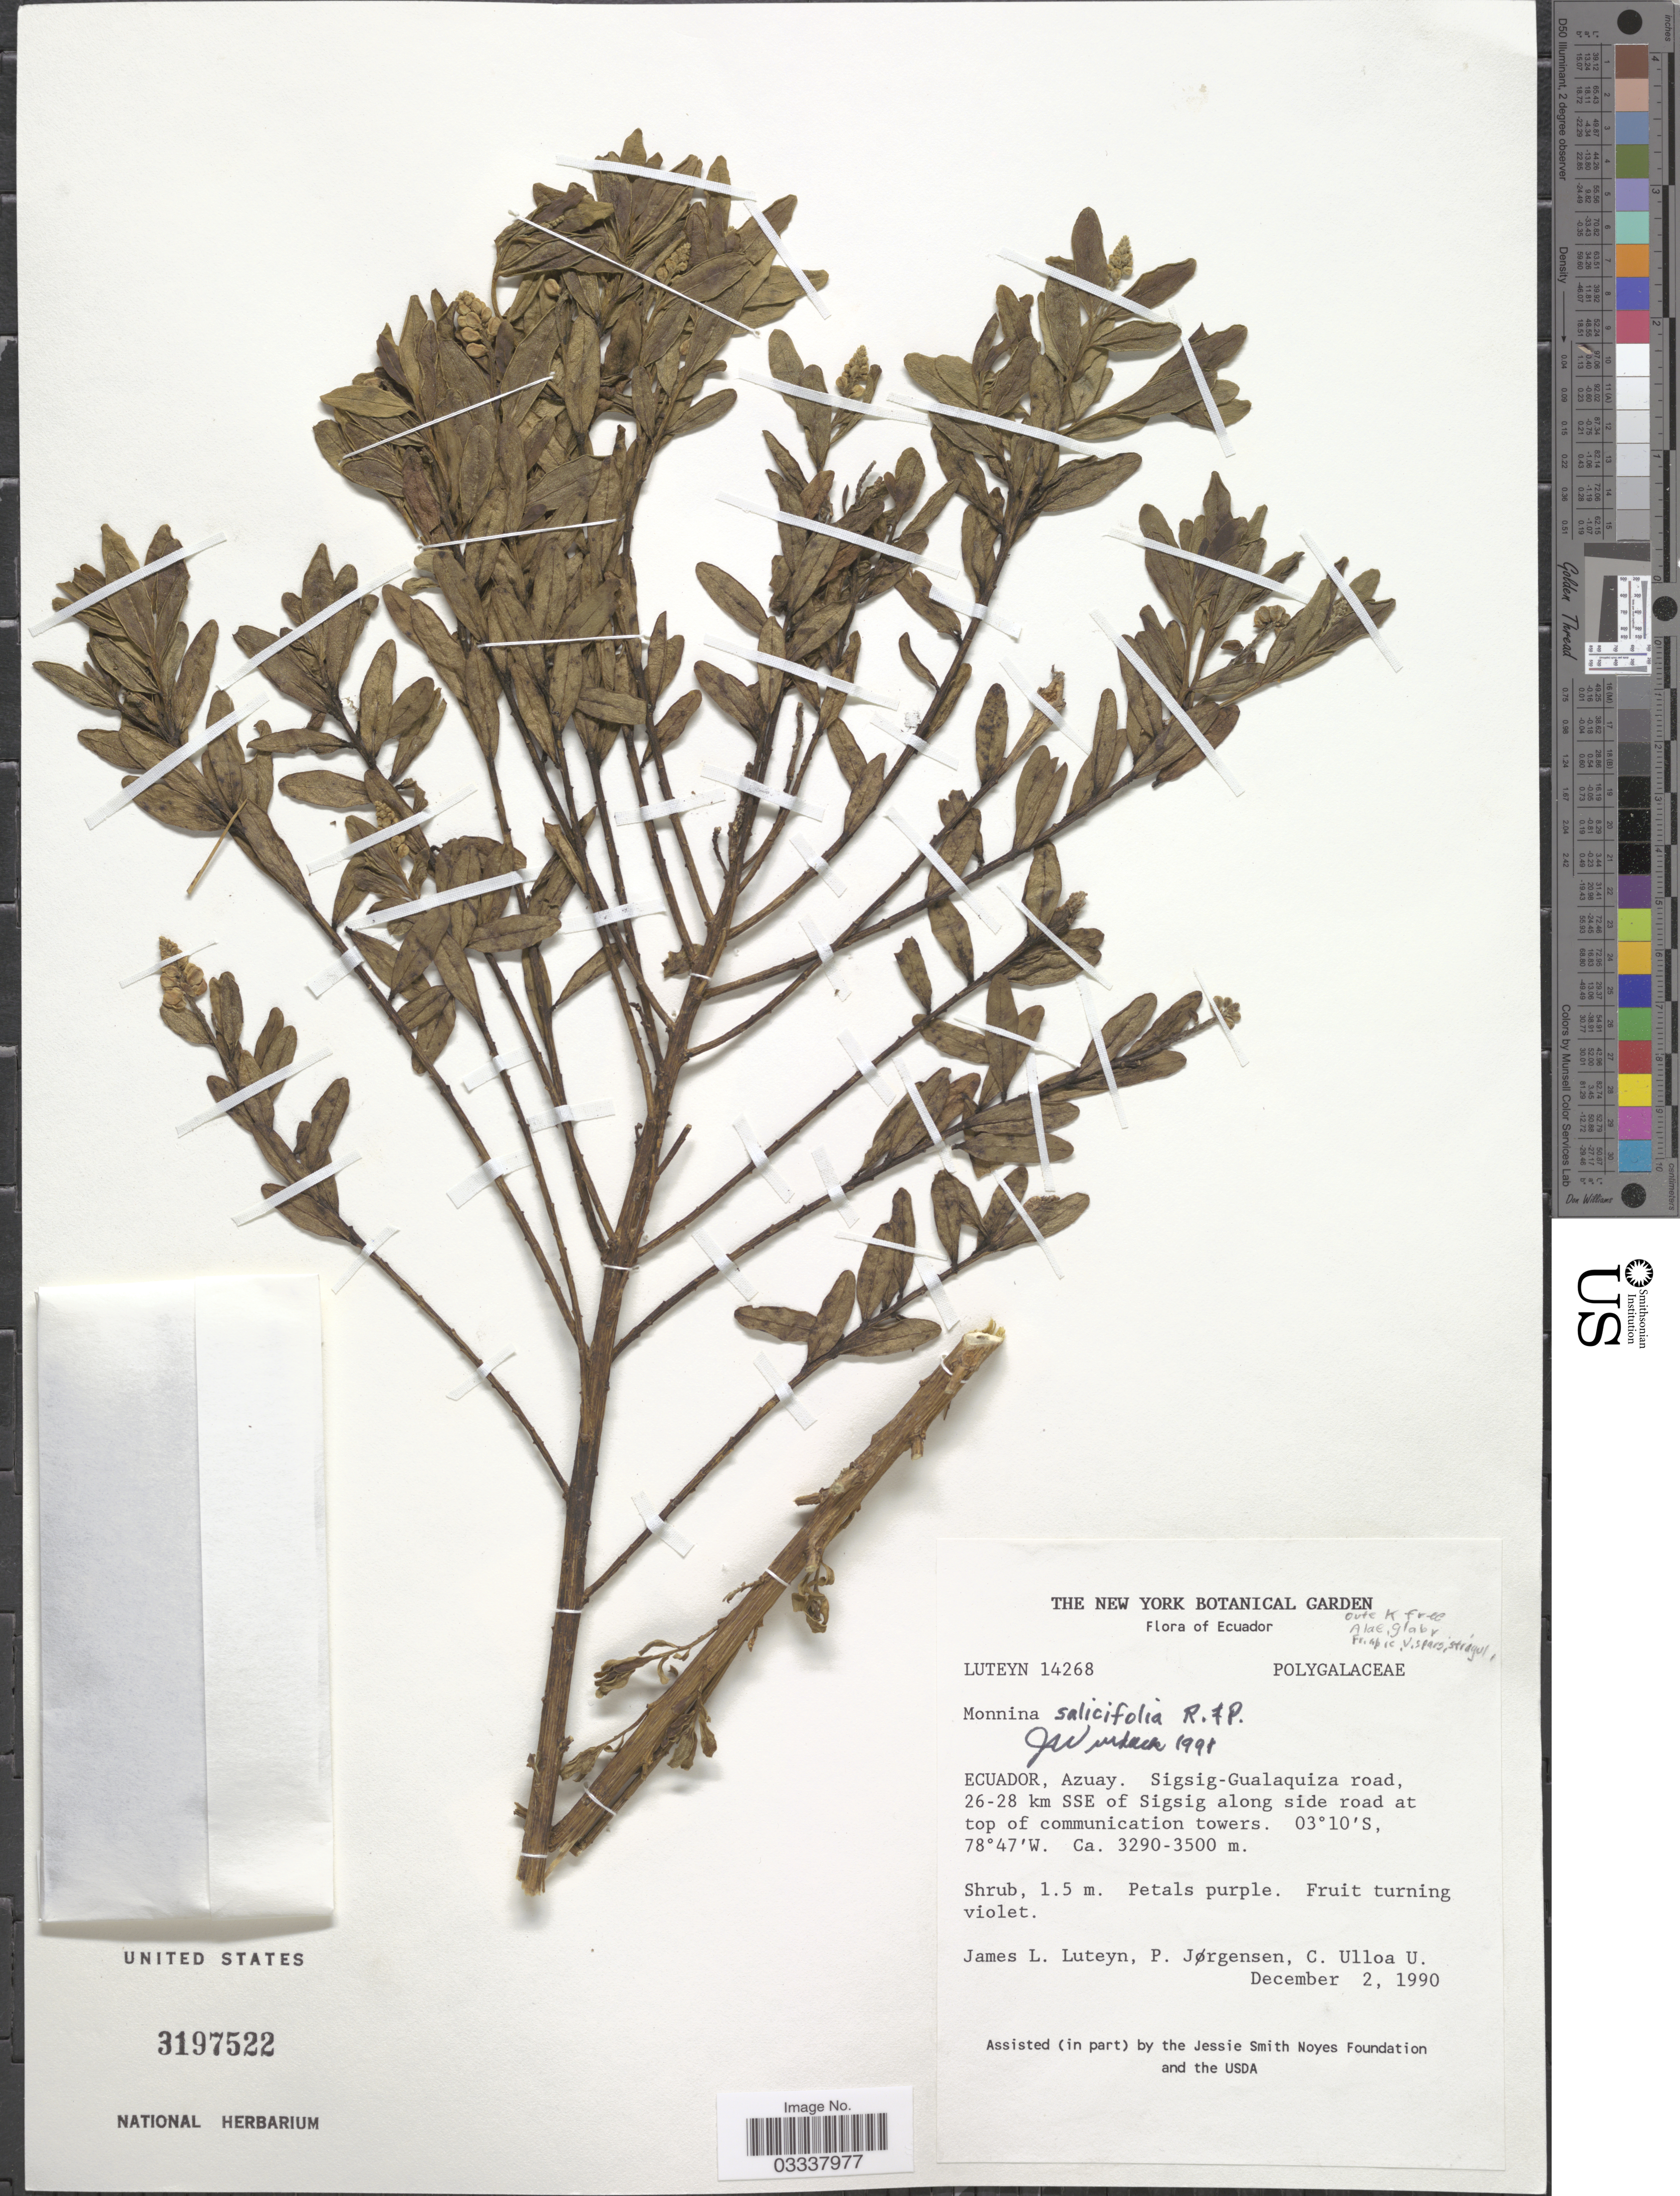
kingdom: Plantae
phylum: Tracheophyta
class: Magnoliopsida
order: Fabales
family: Polygalaceae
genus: Monnina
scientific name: Monnina salicifolia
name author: Ruiz & Pav.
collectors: J. Luteyn, P. Jørgensen & C. Ulloa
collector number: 14268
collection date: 1990-12-02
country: Ecuador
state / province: Azuay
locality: Sigsig-Gualaquiza road 26-28 km SSE of Sigsig along side road at top of communication towers.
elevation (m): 3290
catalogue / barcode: US 3197522